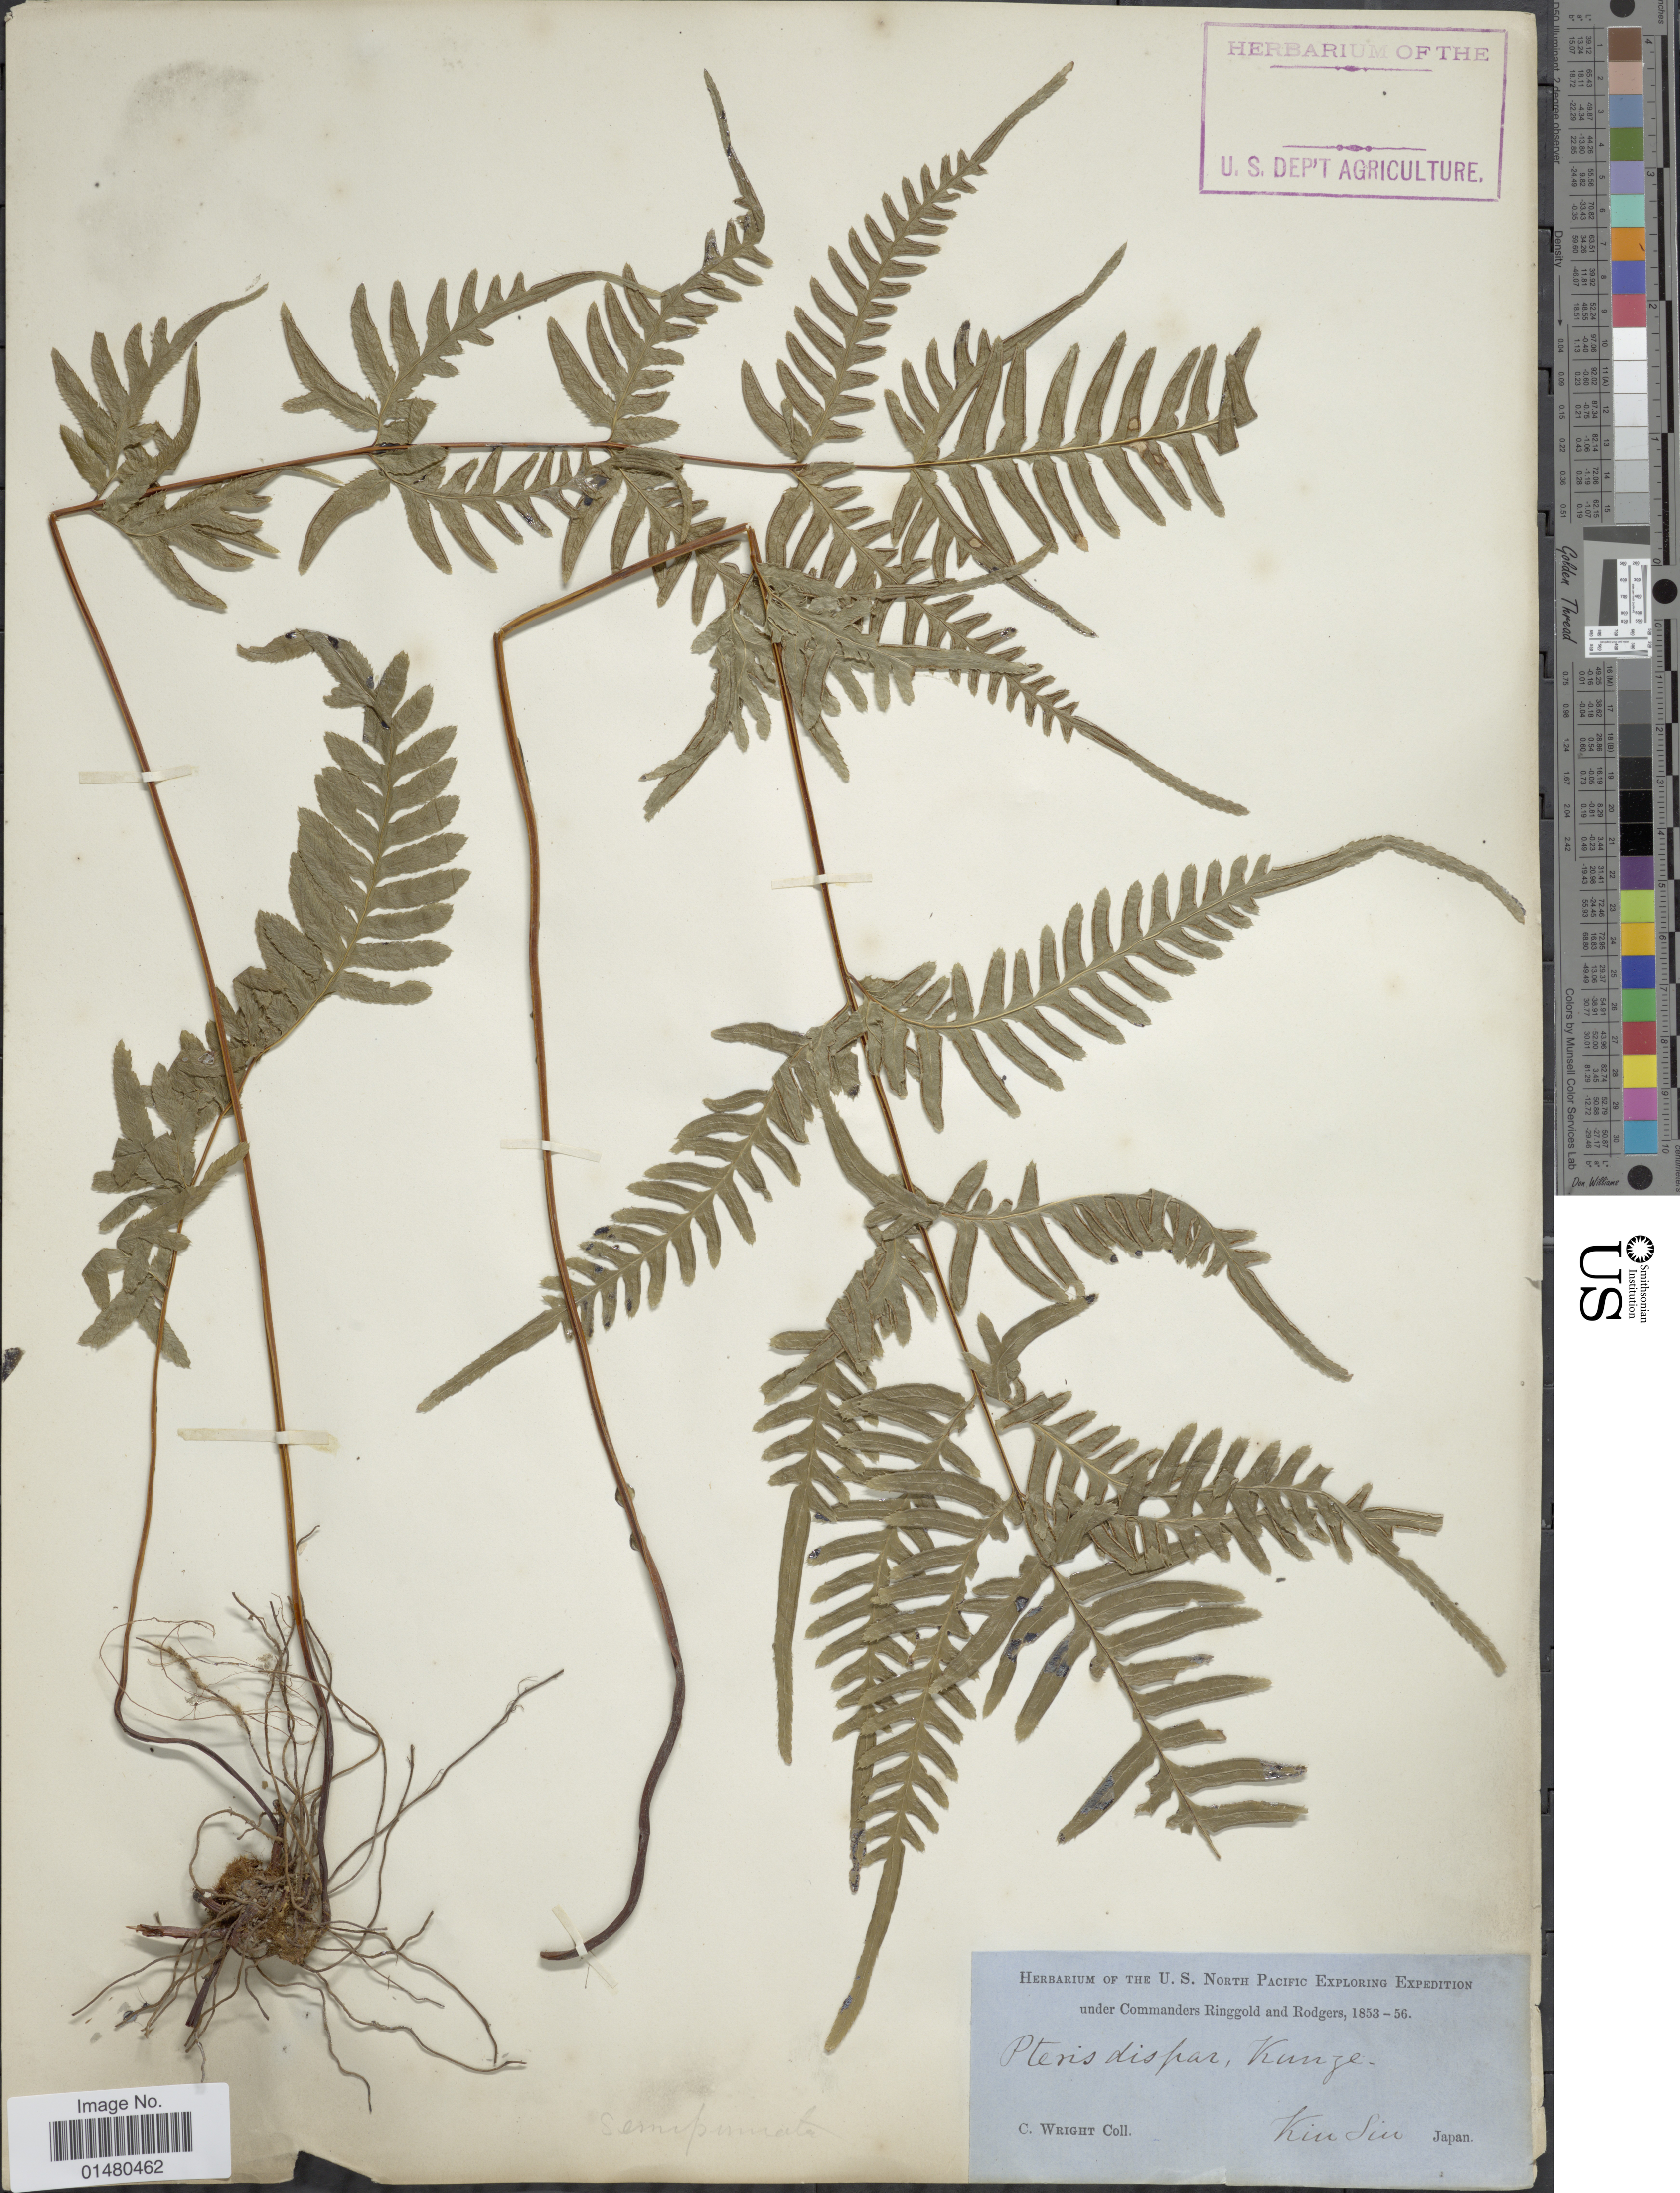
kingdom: Plantae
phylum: Tracheophyta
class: Polypodiopsida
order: Polypodiales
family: Pteridaceae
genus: Pteris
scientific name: Pteris dispar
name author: Kunze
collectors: C. Wright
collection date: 1853/1856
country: Japan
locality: Kin Sin